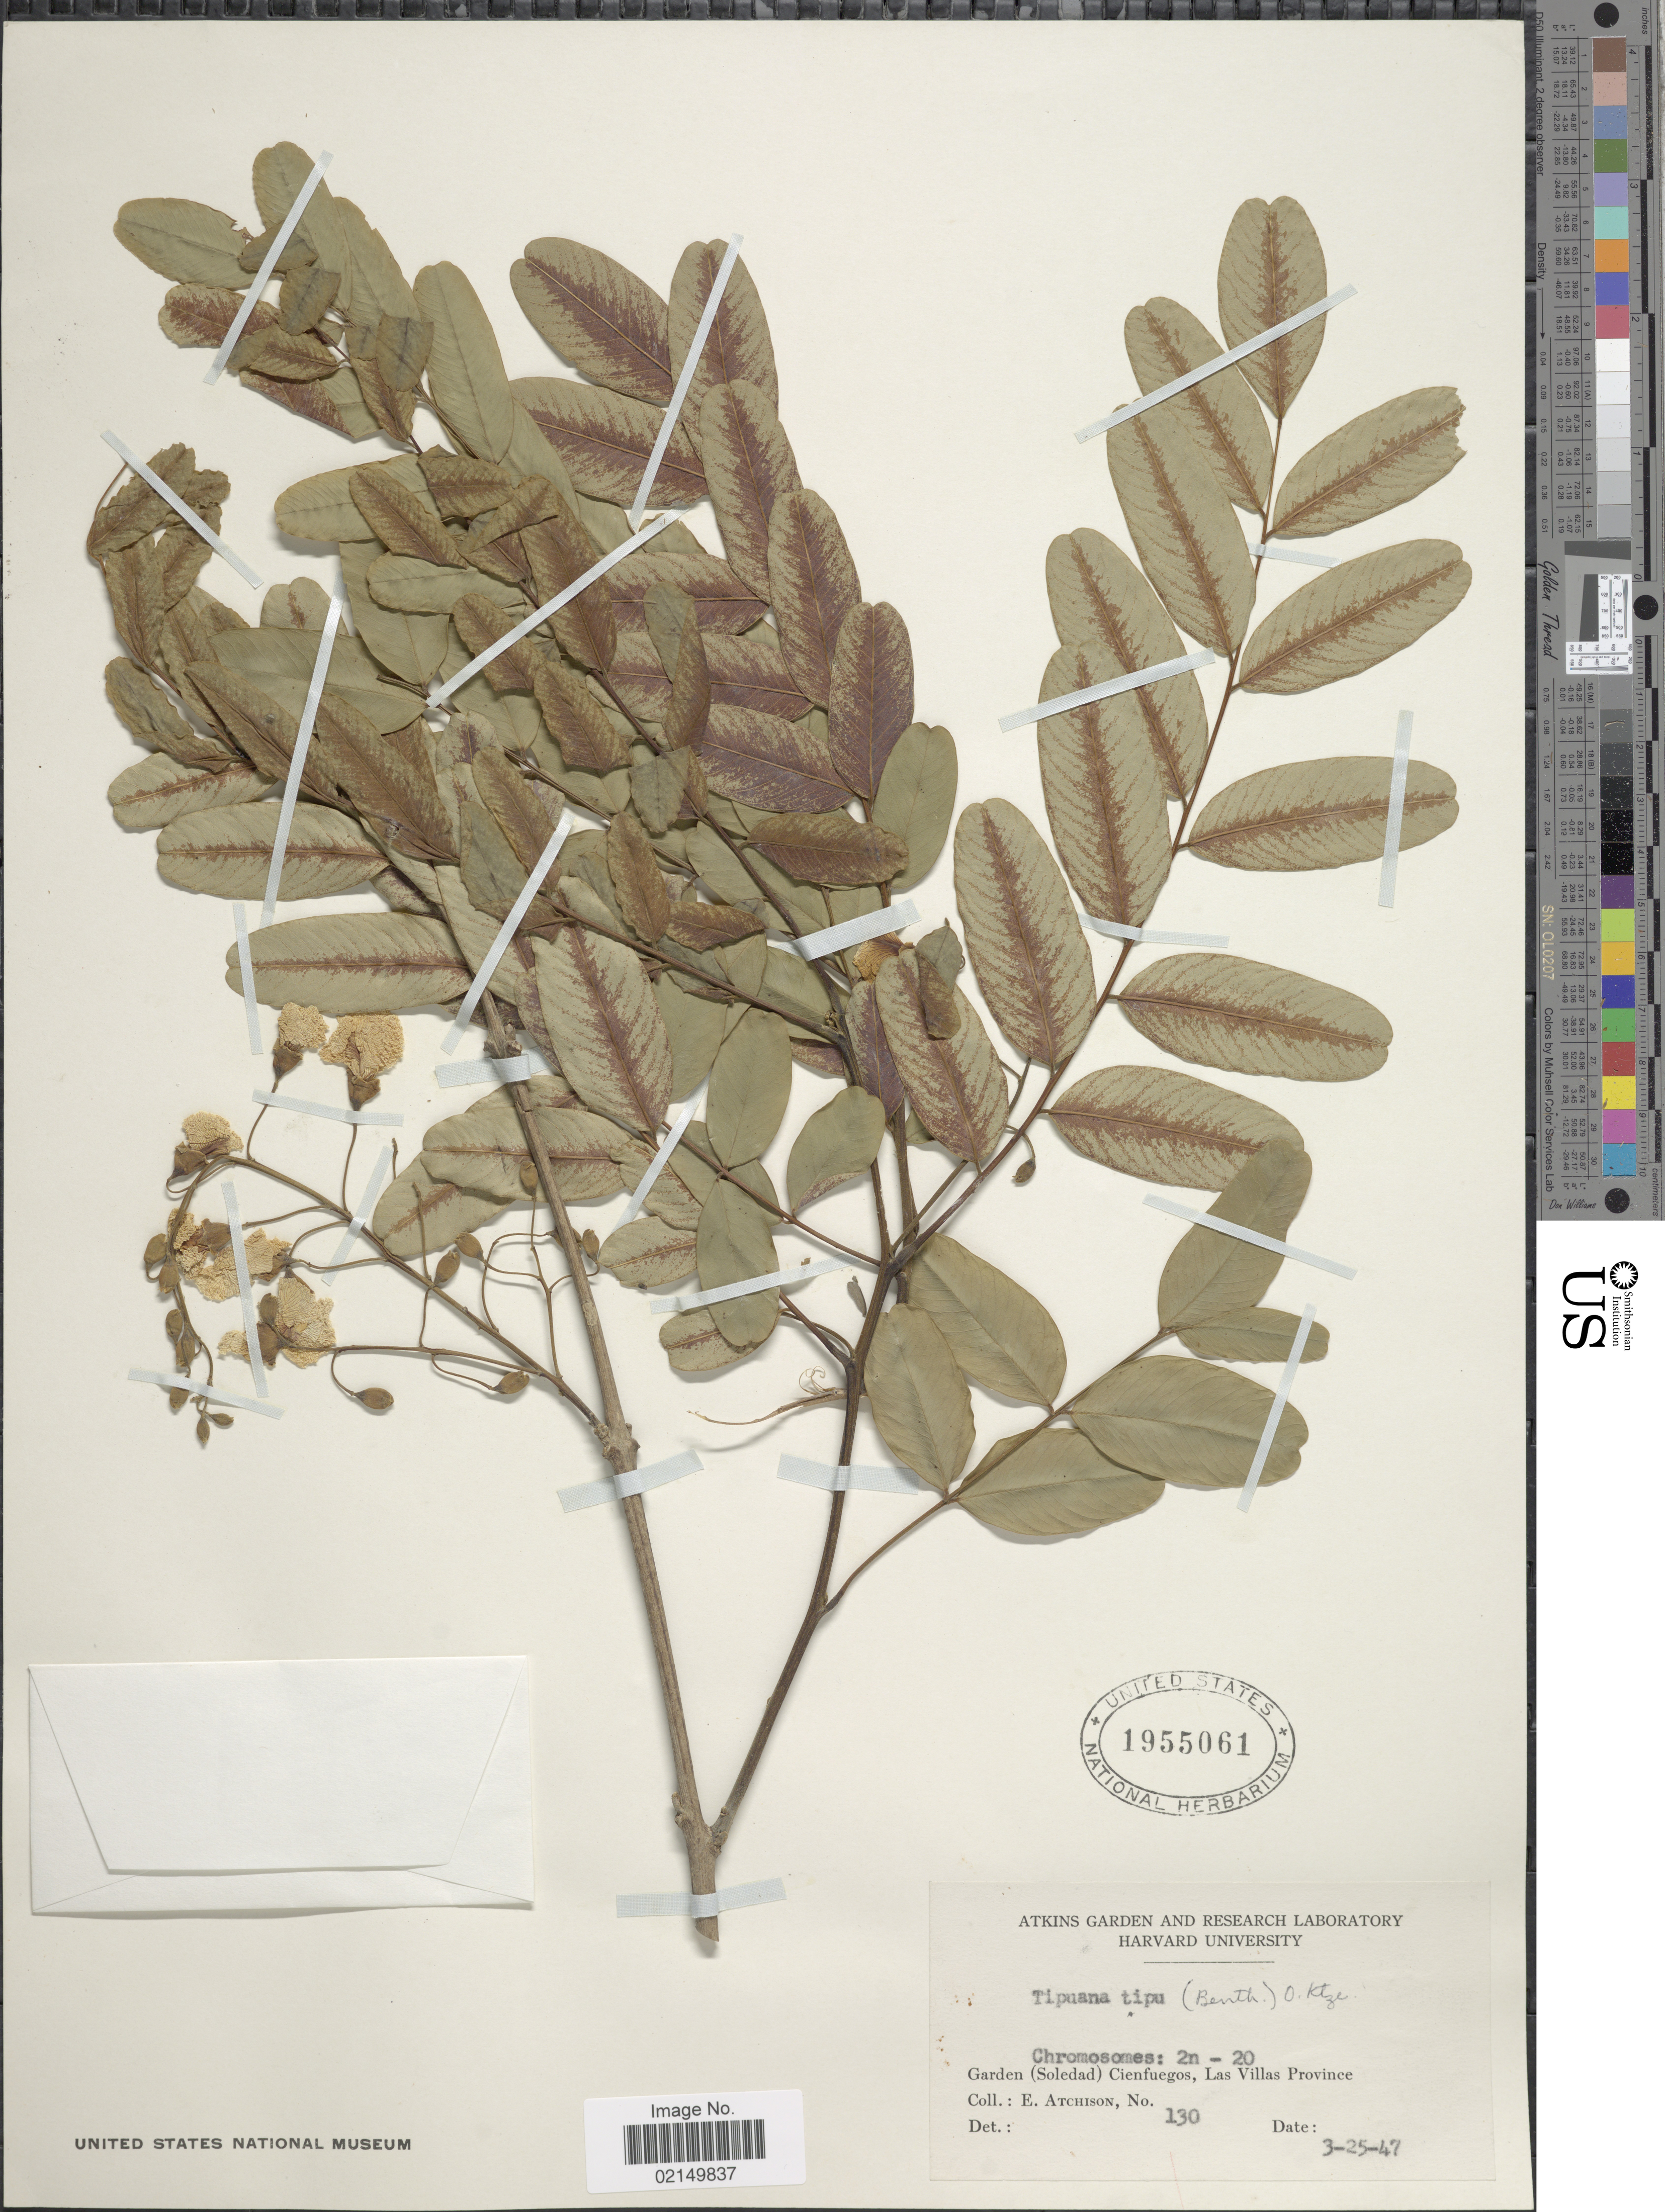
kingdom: Plantae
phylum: Tracheophyta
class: Magnoliopsida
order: Fabales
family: Fabaceae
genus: Tipuana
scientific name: Tipuana tipu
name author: (Benth.) Kuntze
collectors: E. Atchison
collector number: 130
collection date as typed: Transcribed d/m/y: 25/3/47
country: Cuba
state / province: Las Villas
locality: Garden (Soledad) Cienfuegos, Las Villas Province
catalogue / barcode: US 1955061